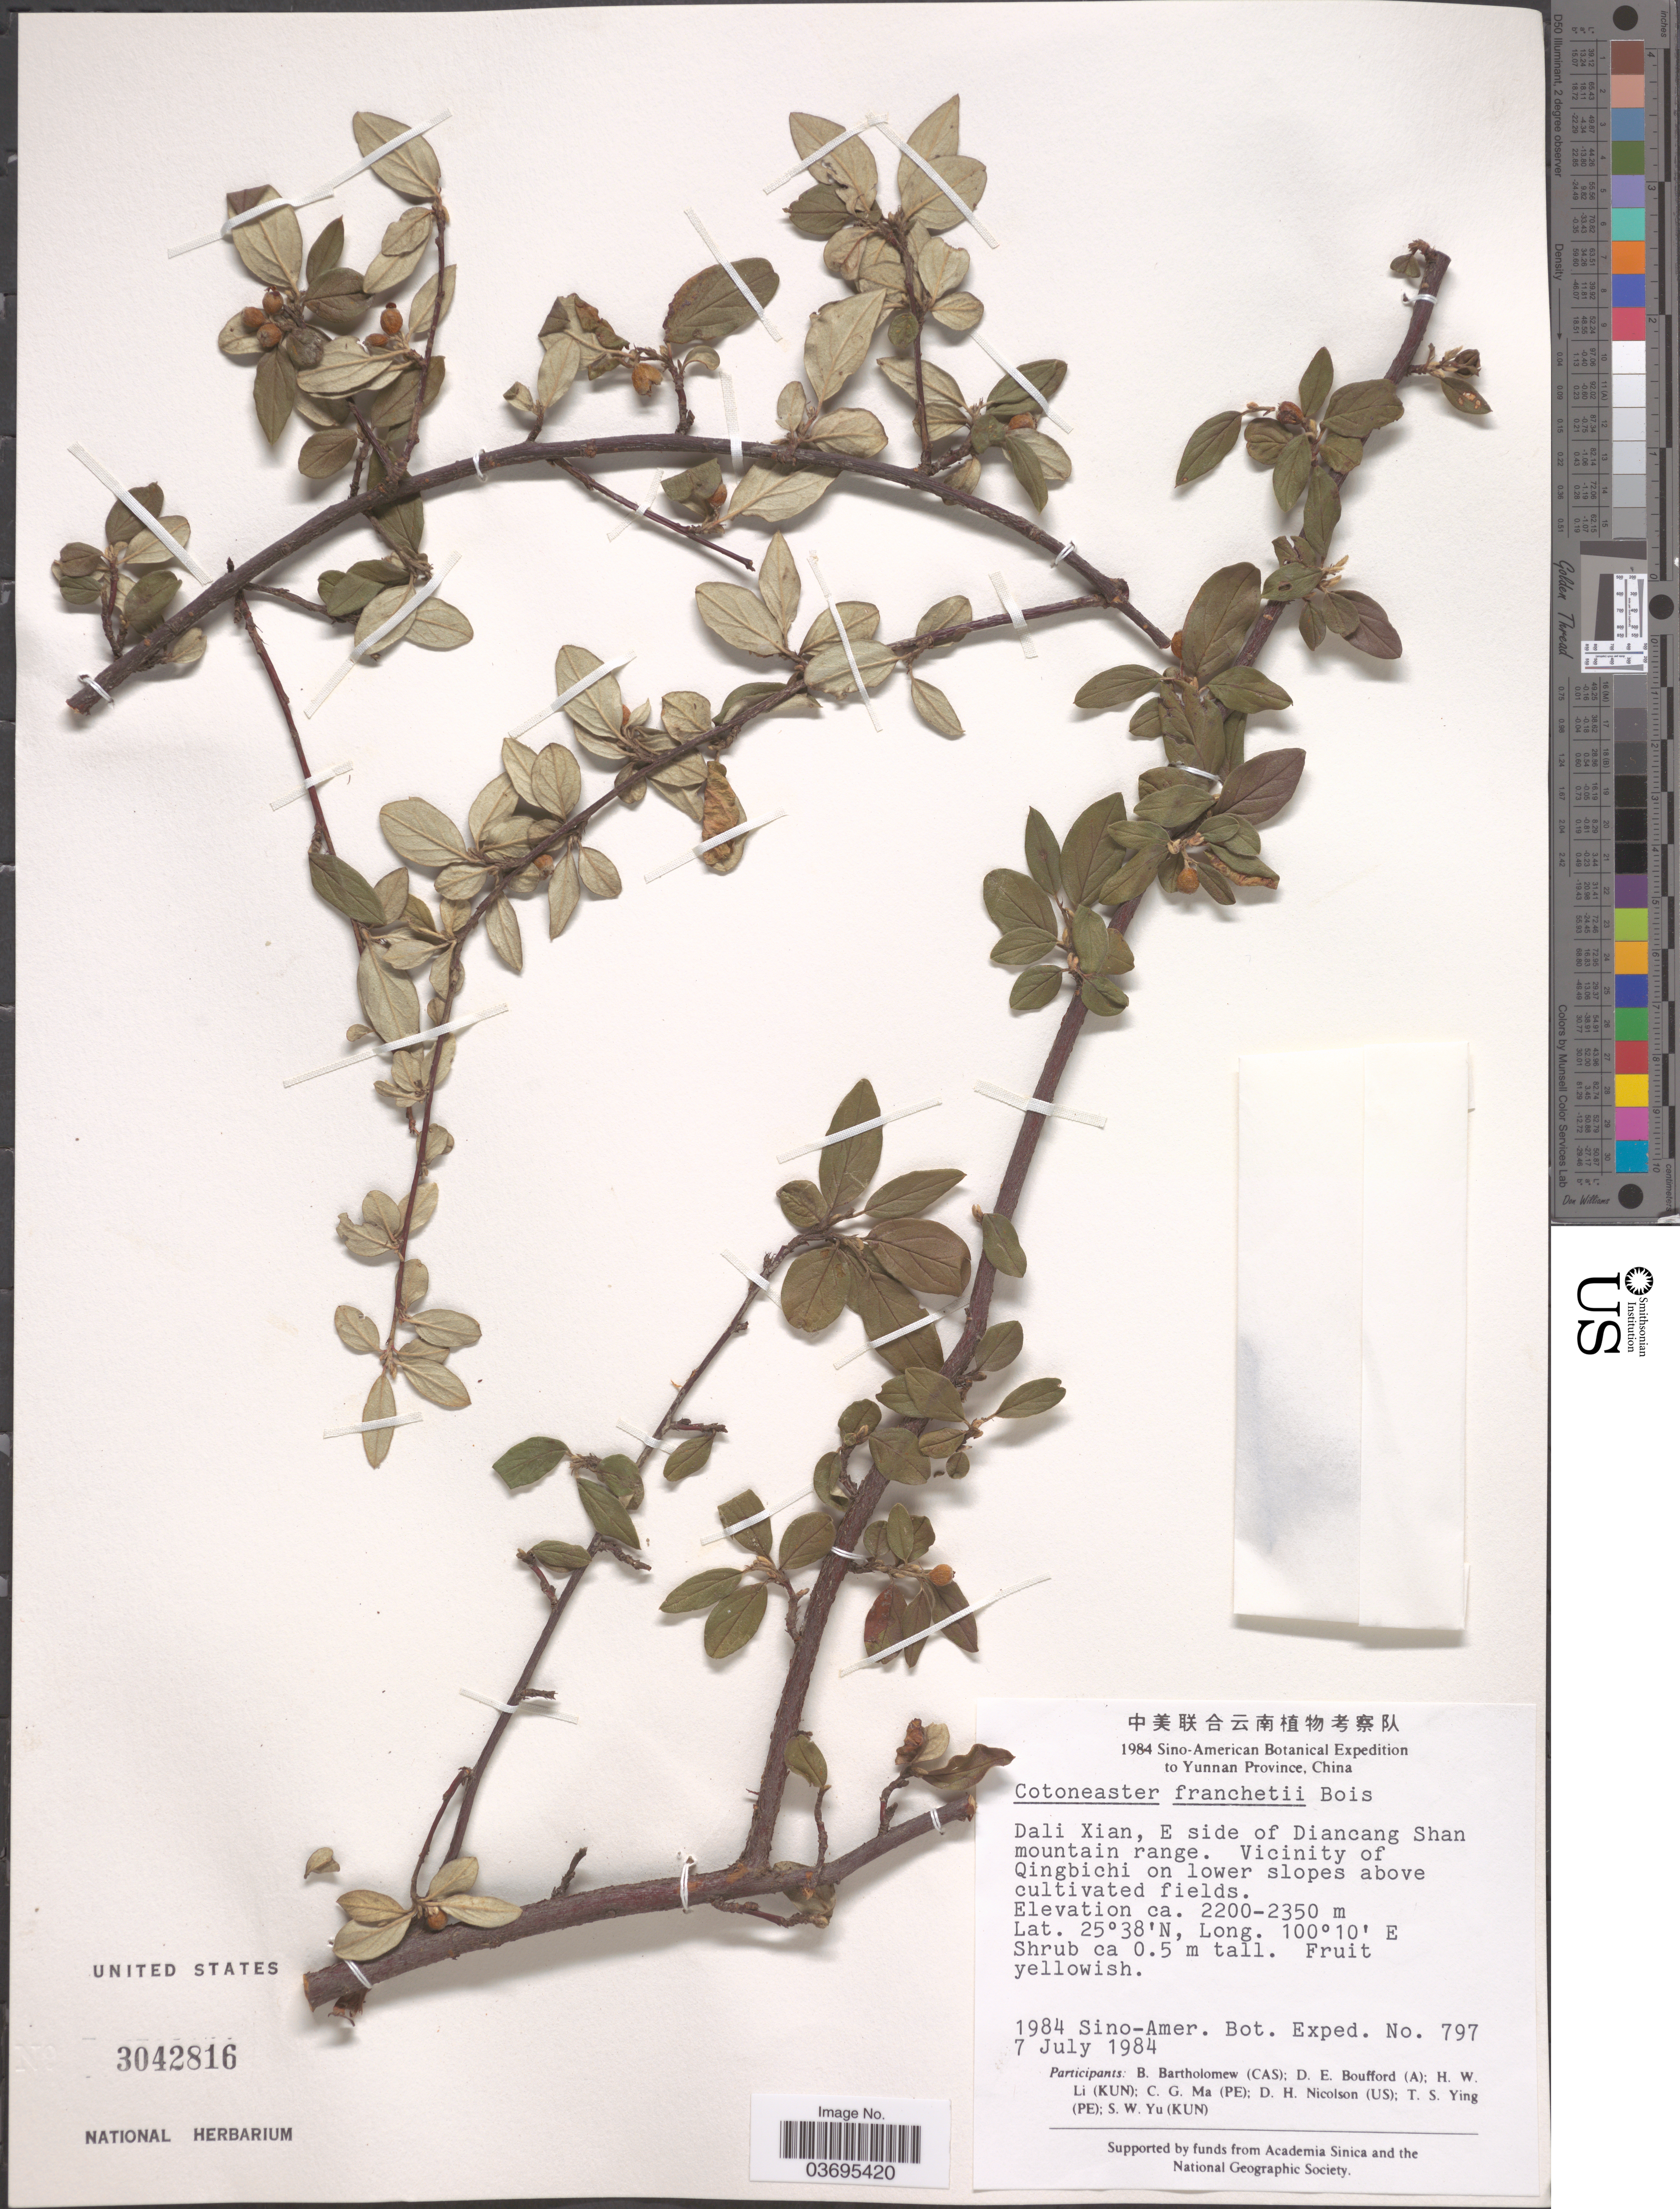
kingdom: Plantae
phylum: Tracheophyta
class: Magnoliopsida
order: Rosales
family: Rosaceae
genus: Cotoneaster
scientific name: Cotoneaster franchetii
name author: Bois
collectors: Sino-Amer. Bot. Exped. 1984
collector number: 797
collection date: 1984-07-07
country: China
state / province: Yunnan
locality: Dali Xian, E side of Diancang Shan mountain range. Vicinity of Qingbichi on lower slopes above cultivated fields.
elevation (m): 2200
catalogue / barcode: US 3042816